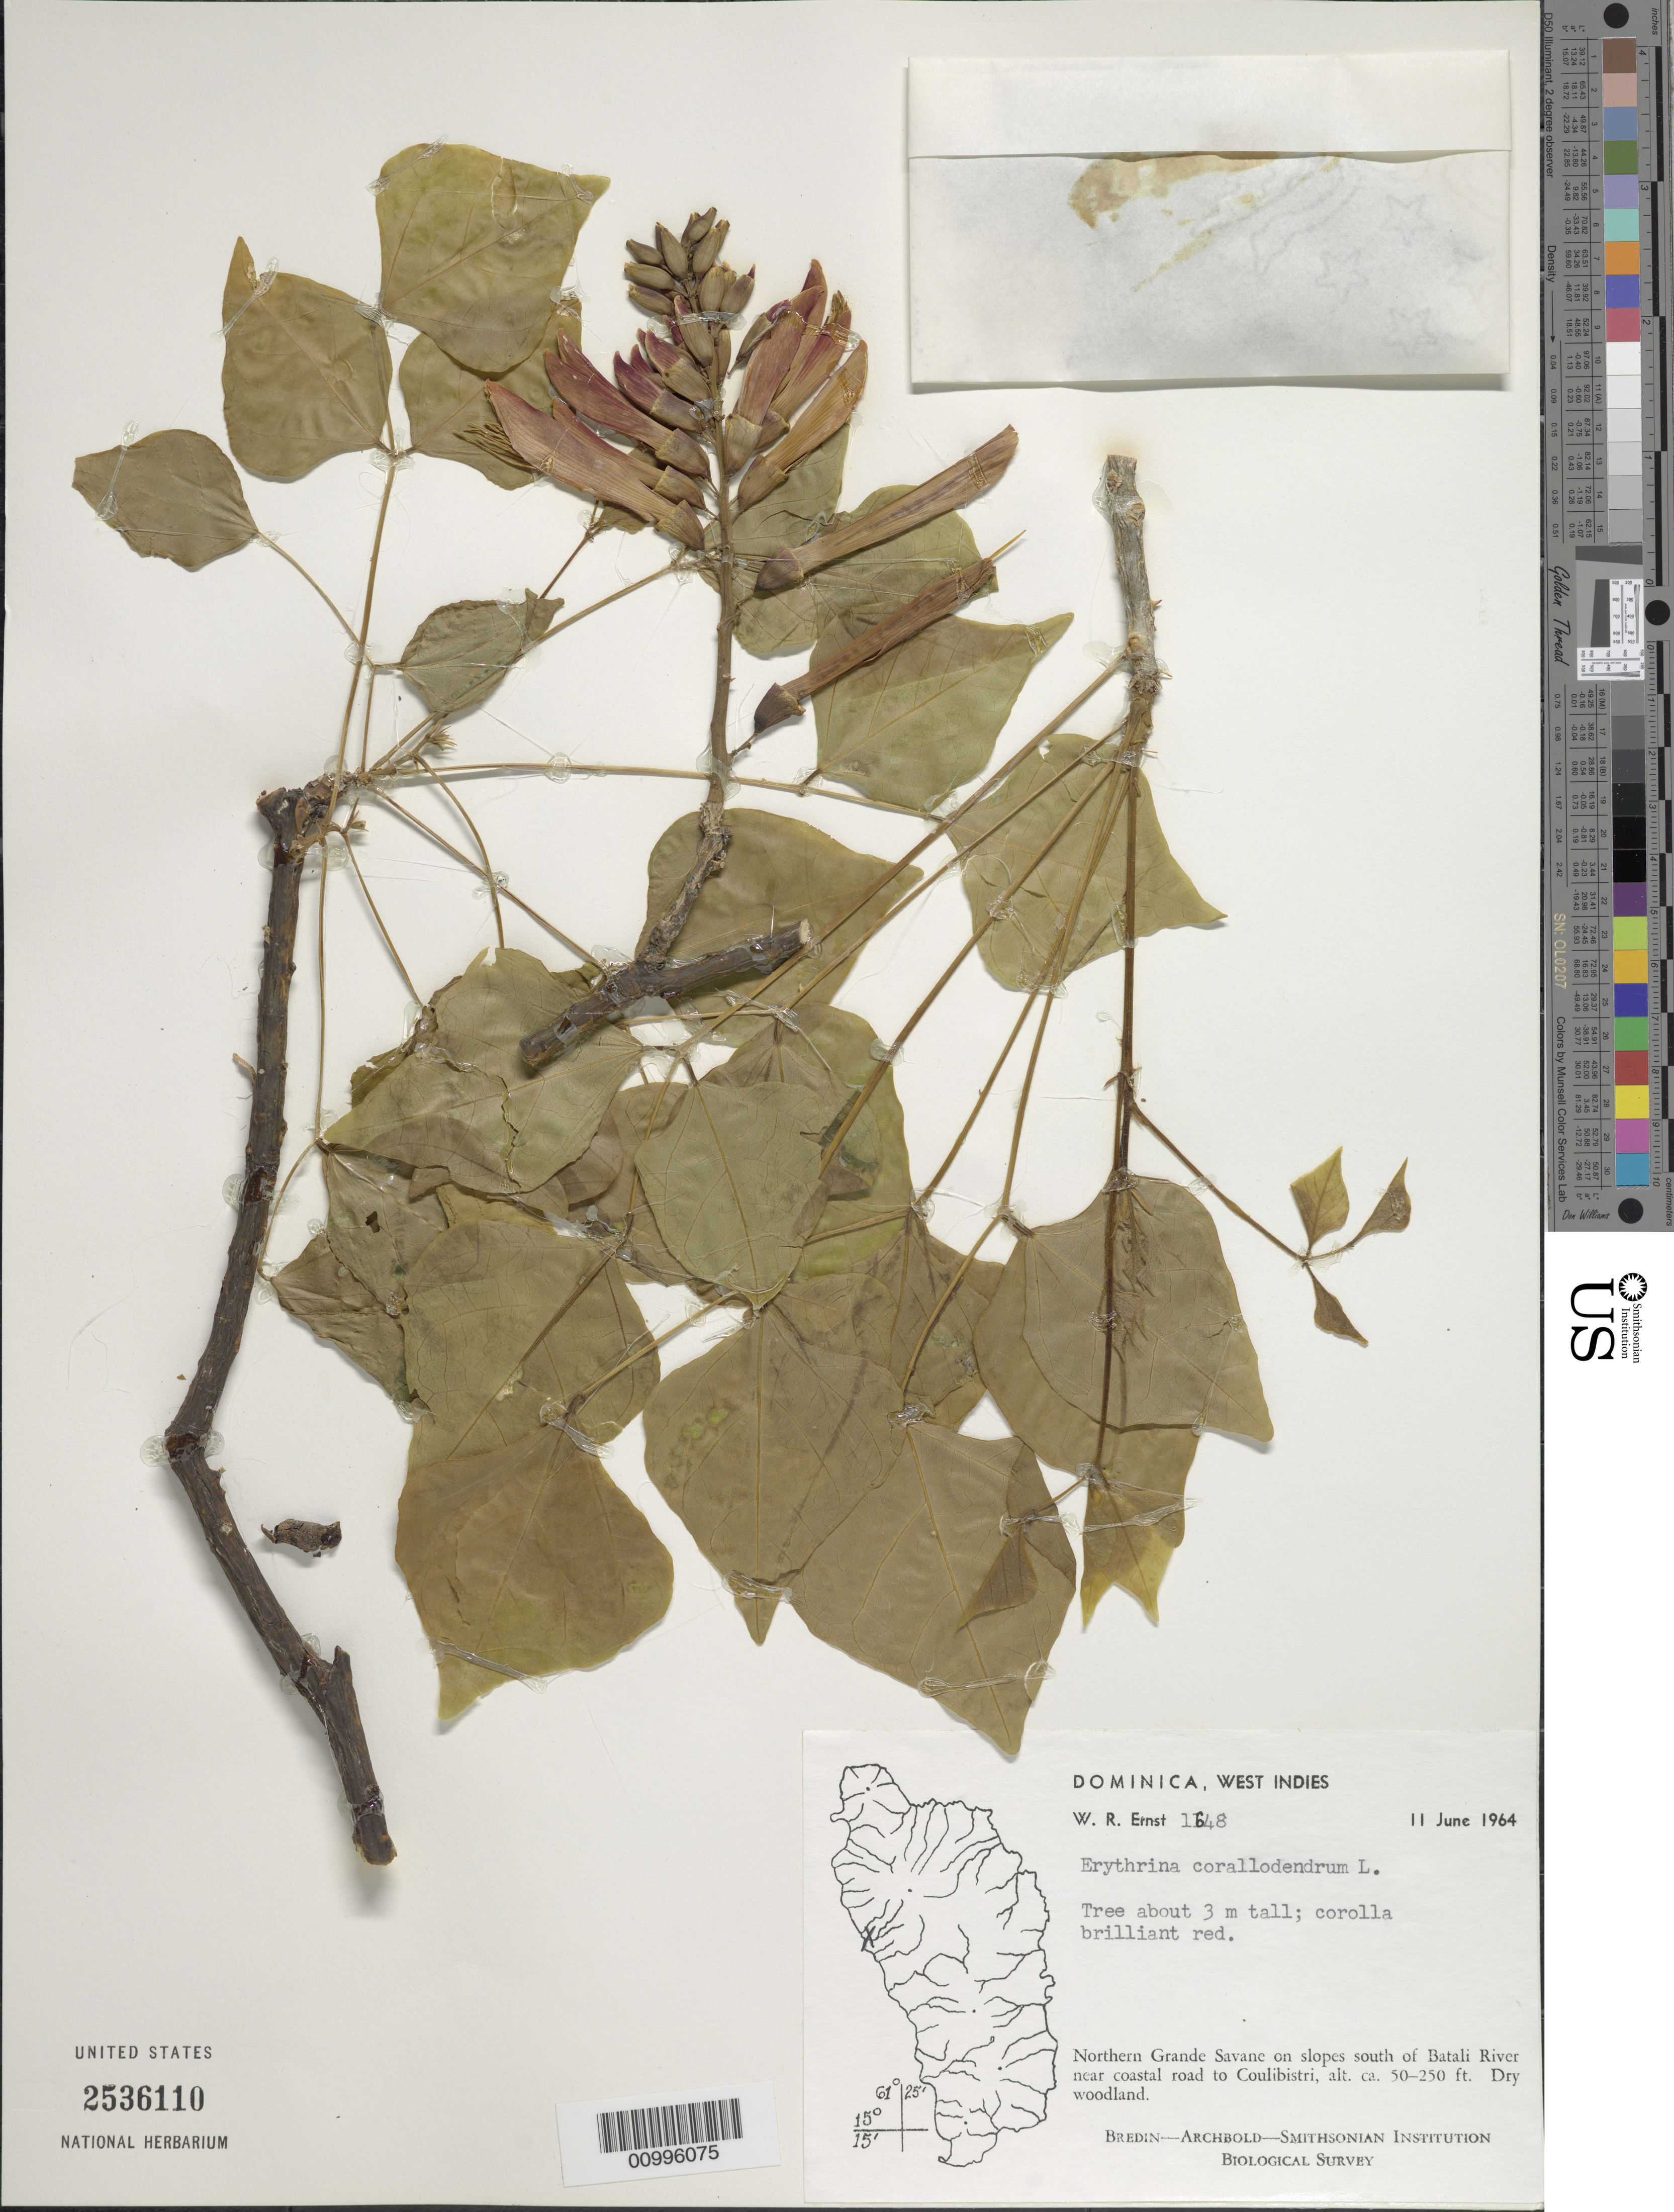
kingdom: Plantae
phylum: Tracheophyta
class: Magnoliopsida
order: Fabales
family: Fabaceae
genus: Erythrina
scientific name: Erythrina corallodendron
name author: L.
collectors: W. R. Ernst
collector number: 1648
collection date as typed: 11 Jun 1964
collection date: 1964-06-11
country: Dominica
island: Dominica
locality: Northern Grande Savane on slopes S of Batli River near coastal road to Coulibistri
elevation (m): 15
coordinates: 0 N, 0 E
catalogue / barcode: US 2536110